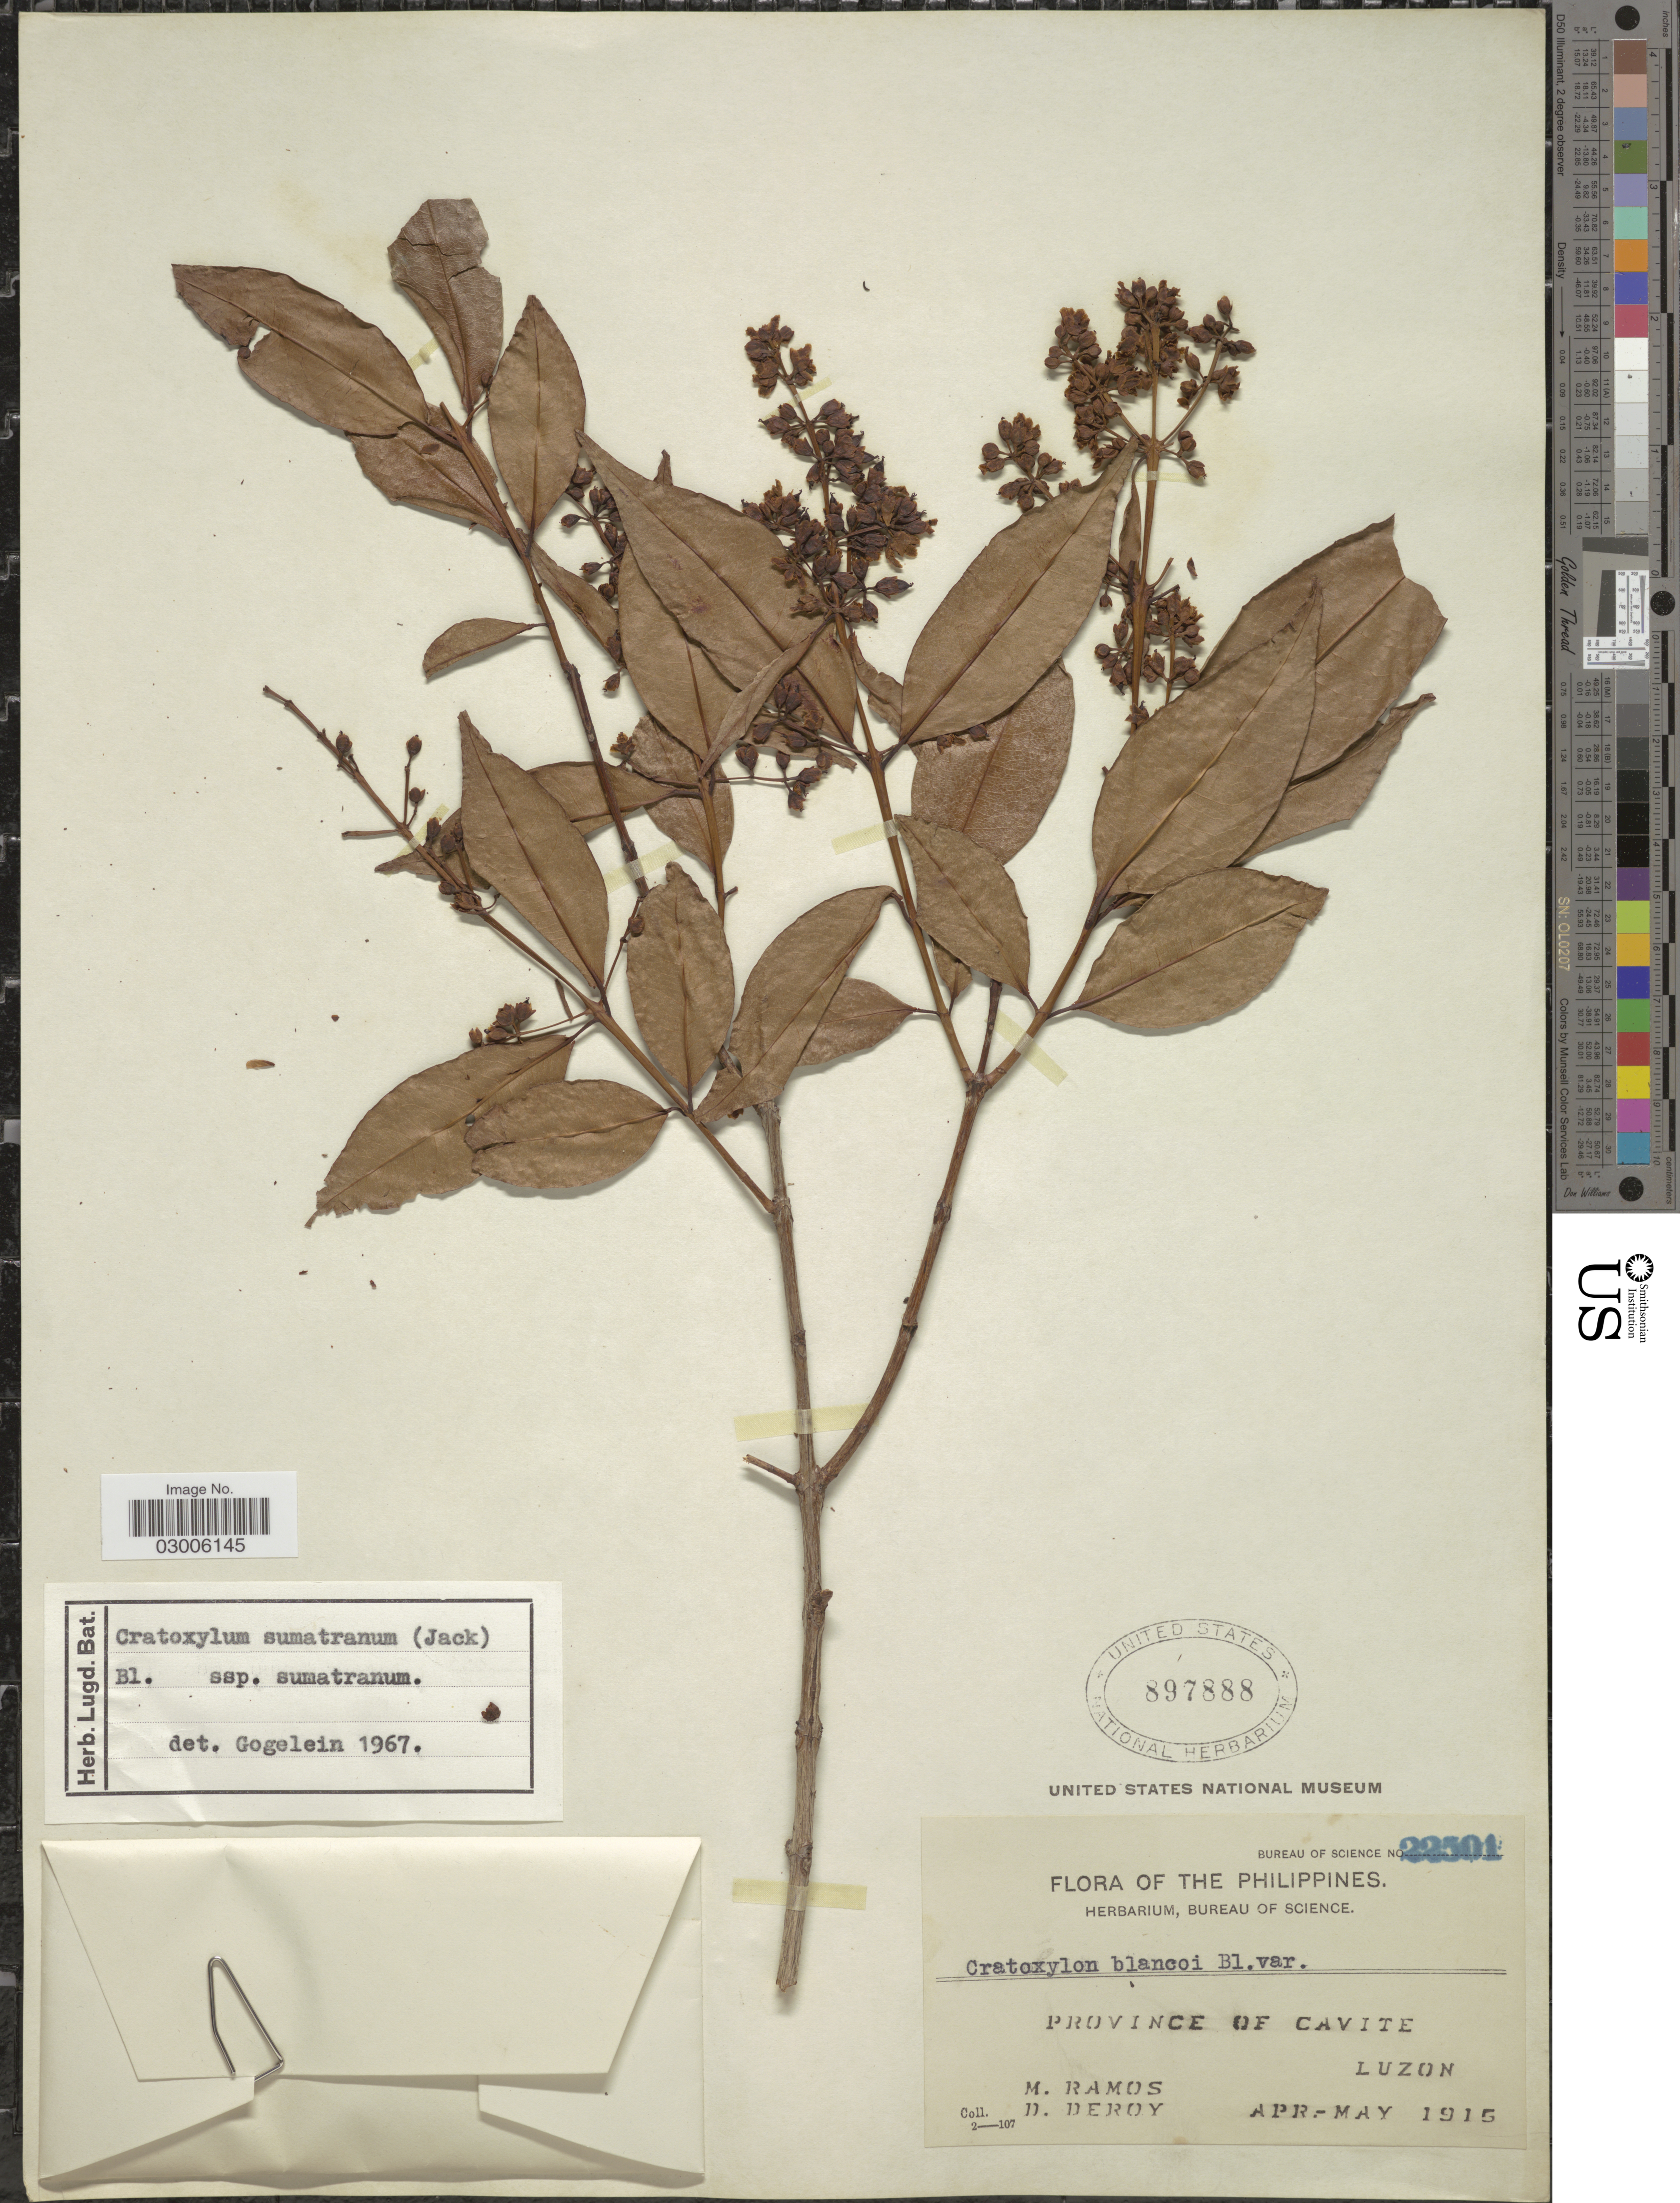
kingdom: Plantae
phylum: Tracheophyta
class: Magnoliopsida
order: Malpighiales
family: Hypericaceae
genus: Cratoxylum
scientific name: Cratoxylum sumatranum sensu Naves non Blume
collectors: M. Ramos & D. Deroy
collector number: Bureau of Science 22501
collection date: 1915-04/1915-05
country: Philippines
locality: Province of Cavite. Luzon.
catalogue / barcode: US 897888